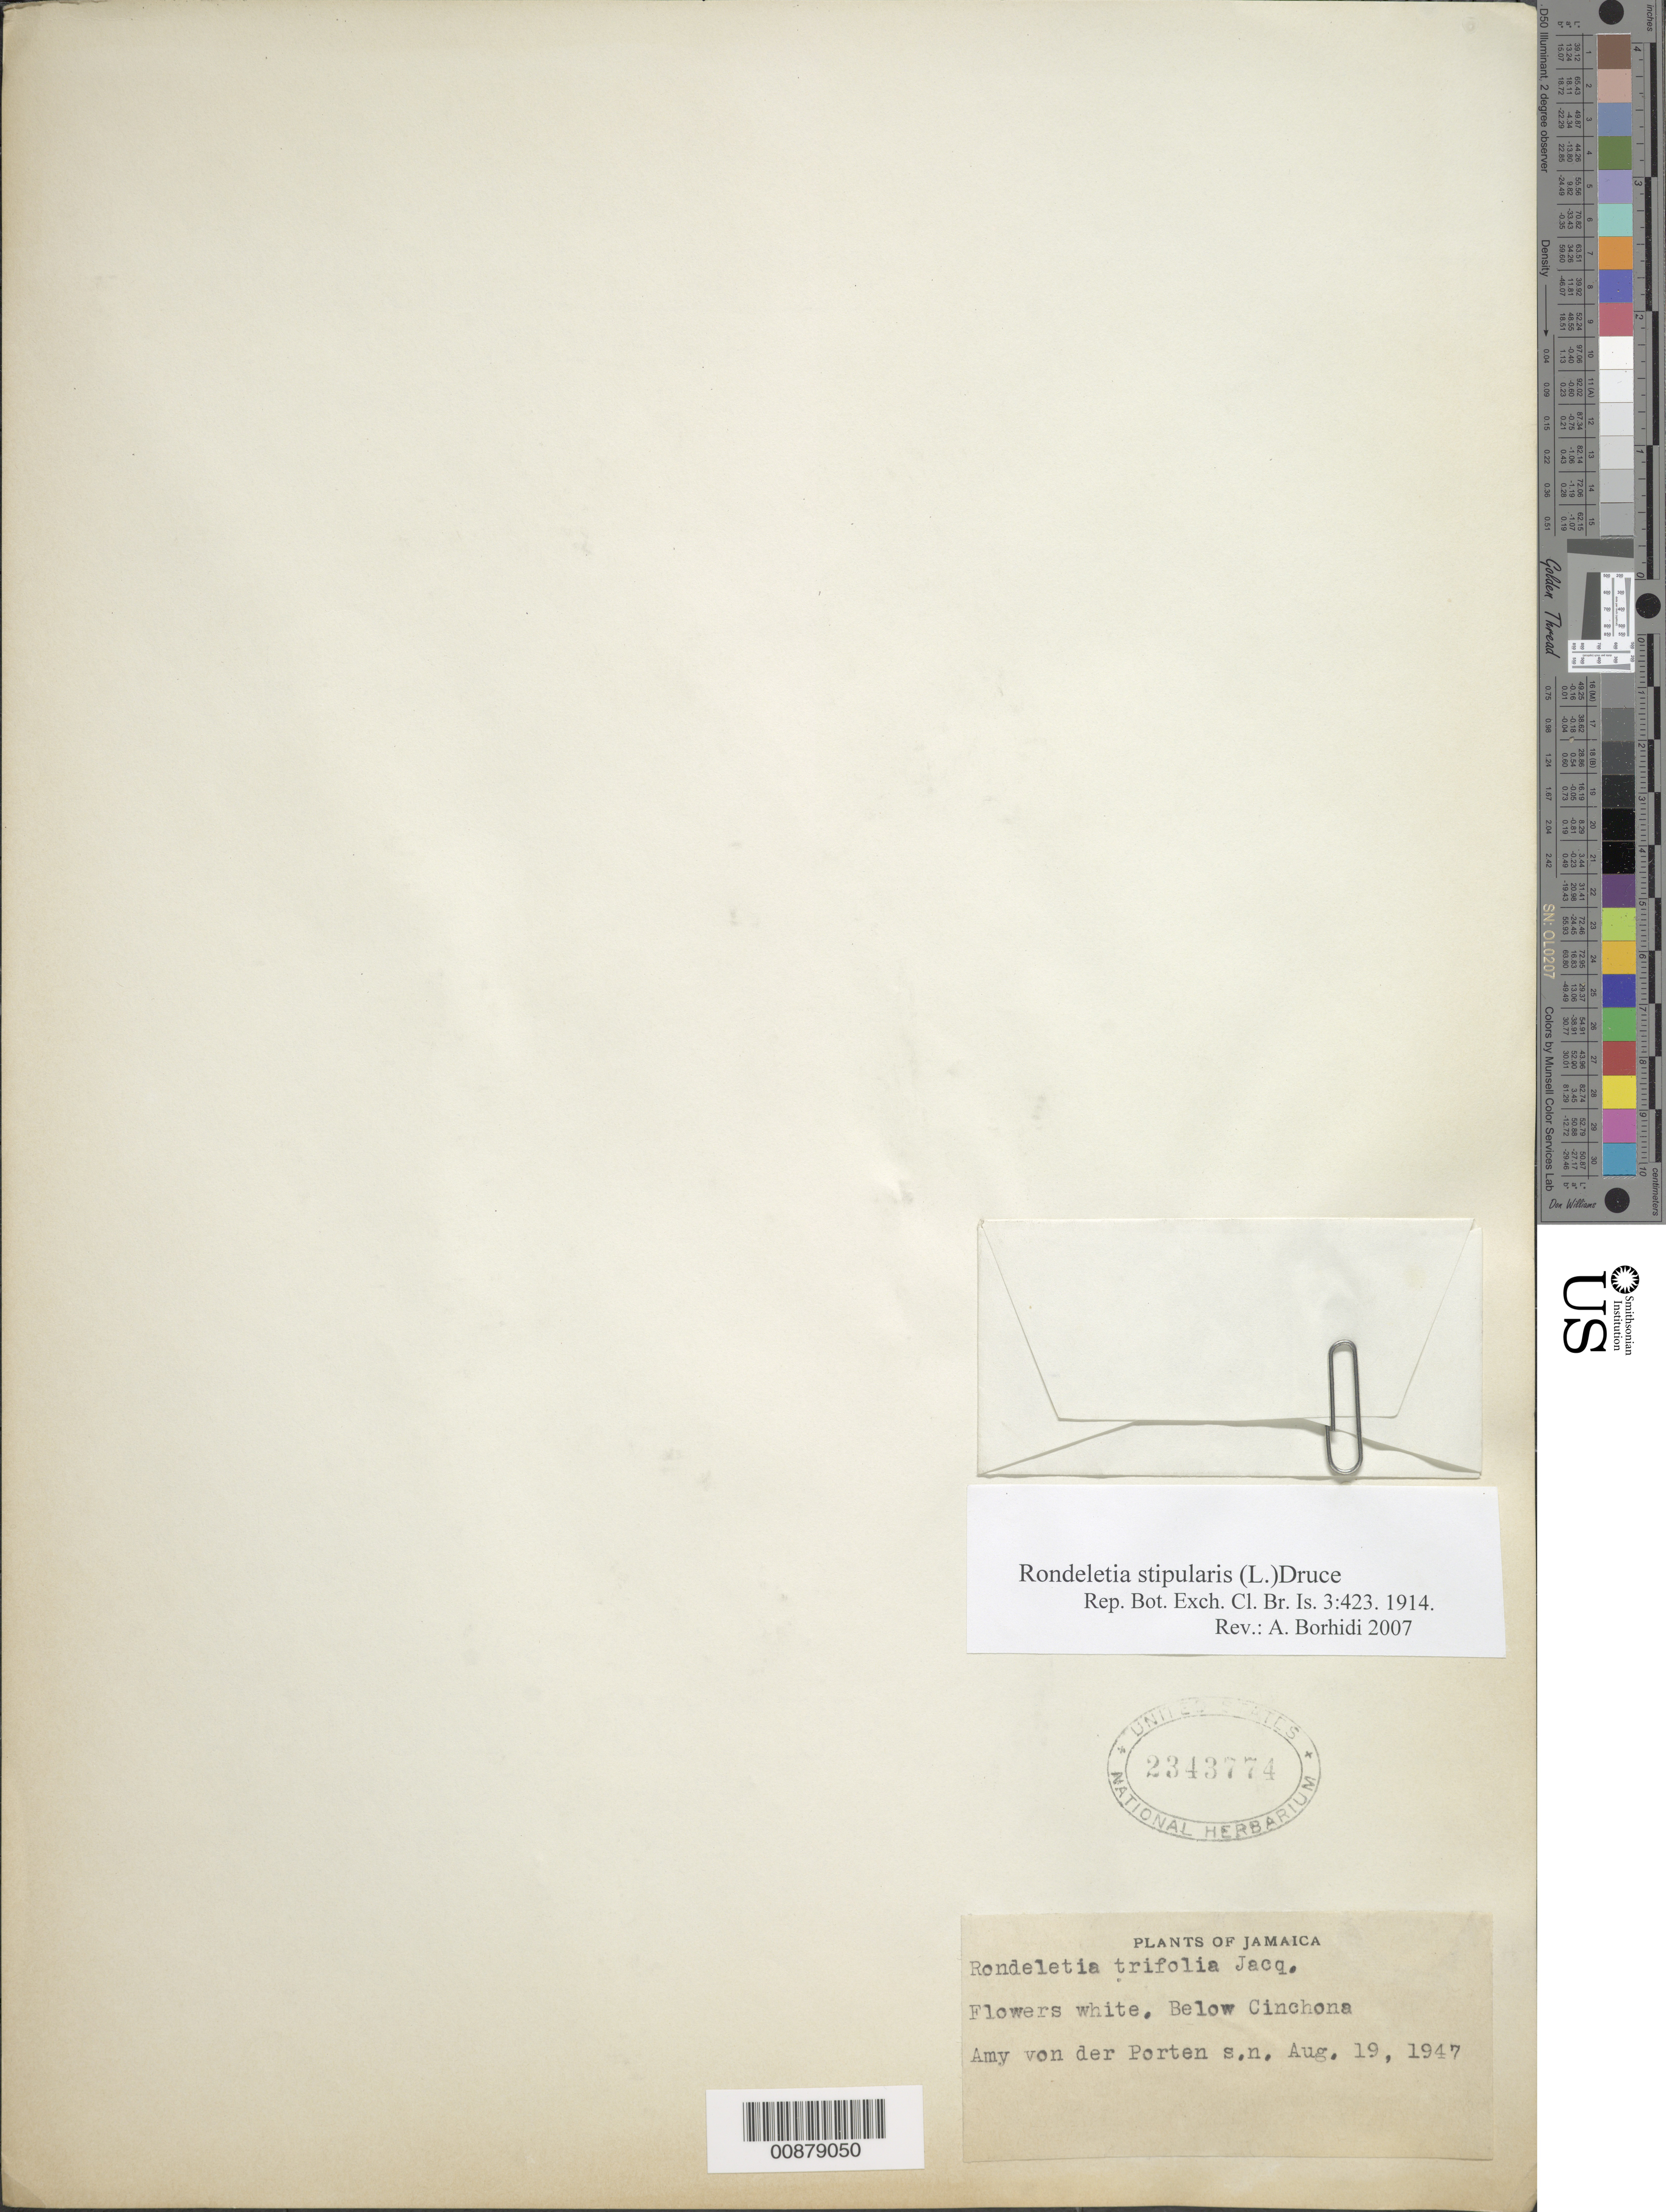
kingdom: Plantae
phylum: Tracheophyta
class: Magnoliopsida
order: Gentianales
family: Rubiaceae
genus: Rondeletia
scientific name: Rondeletia stipularis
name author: (L.) Druce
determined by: Borhidi, Attila L.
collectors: A. von der Porten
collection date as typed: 19 Aug 1947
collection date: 1947-08-19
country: Jamaica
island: Jamaica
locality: Below Cinchona.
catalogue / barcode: US 2343774